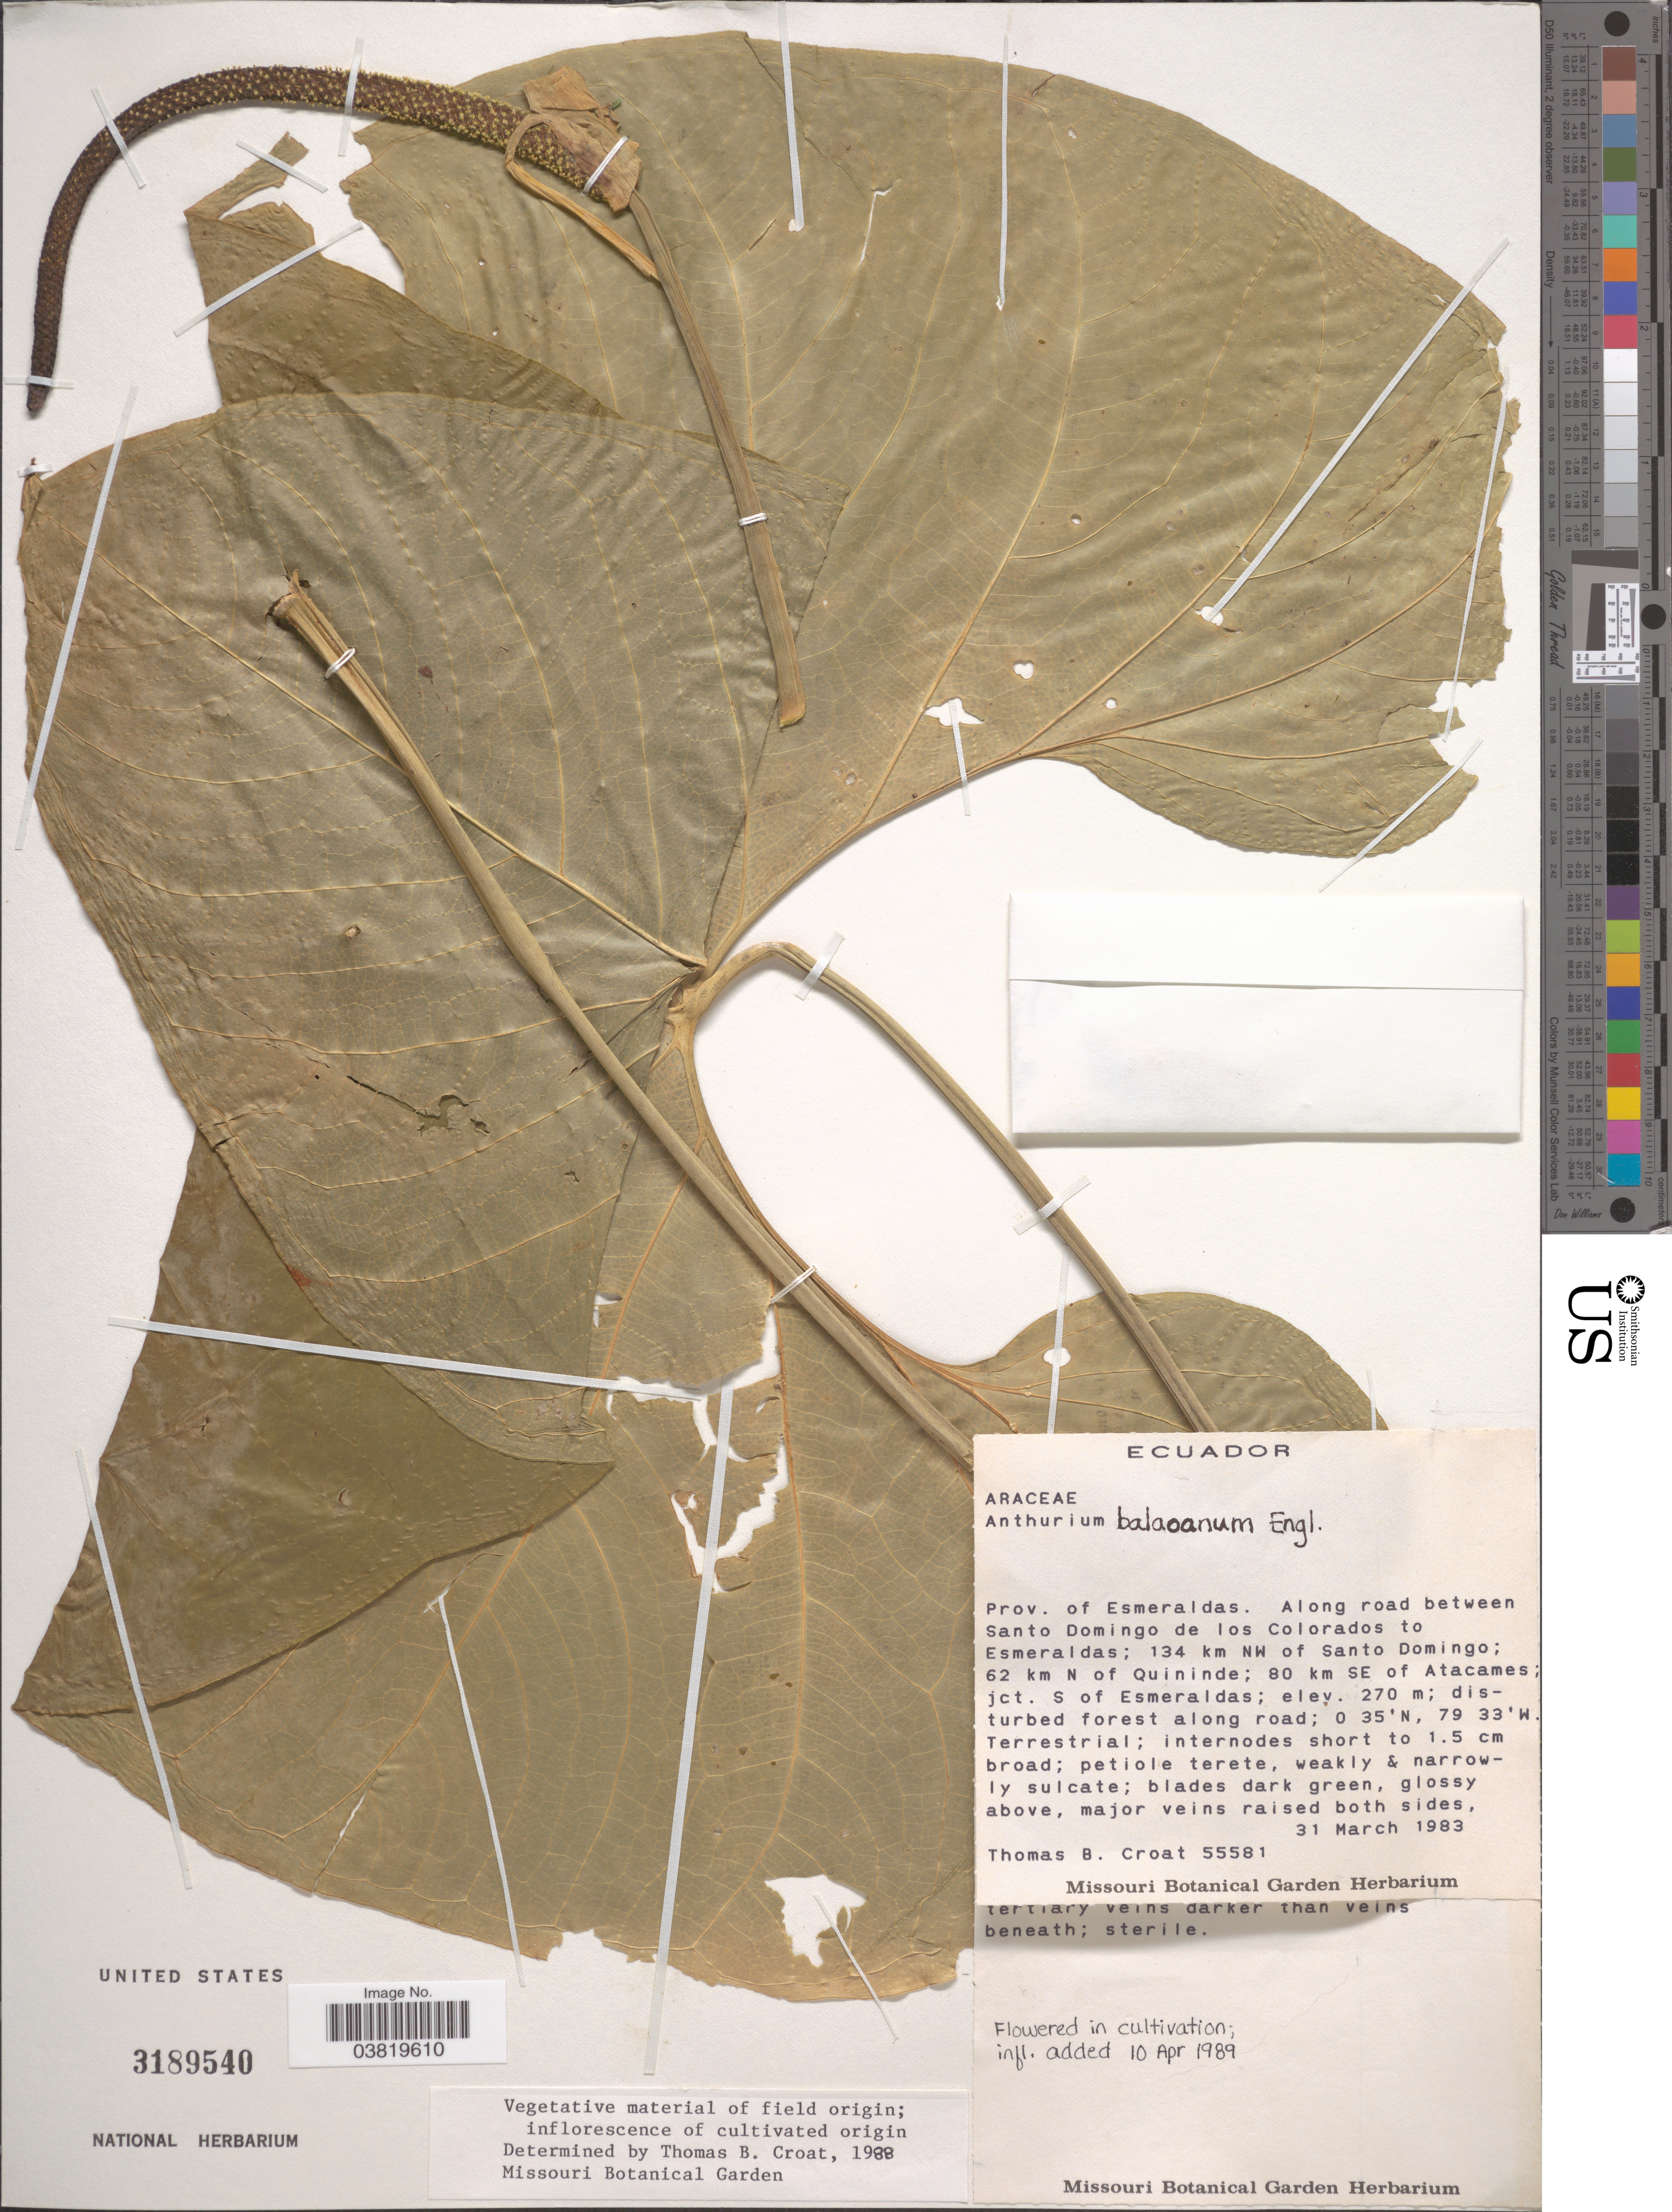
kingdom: Plantae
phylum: Tracheophyta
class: Liliopsida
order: Alismatales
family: Araceae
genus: Anthurium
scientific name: Anthurium balaoanum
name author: Engl.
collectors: T. B. Croat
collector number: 55581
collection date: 1983-03-31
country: Ecuador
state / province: Esmeraldas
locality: Along road between Santo Domingo de los Colorados to Esmeraldas; 134 km NW of Santo Domingo; 62 km N of Quininde; 80 km SE of Atacames; jct. S of Esmeraldas.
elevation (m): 270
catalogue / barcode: US 3189540